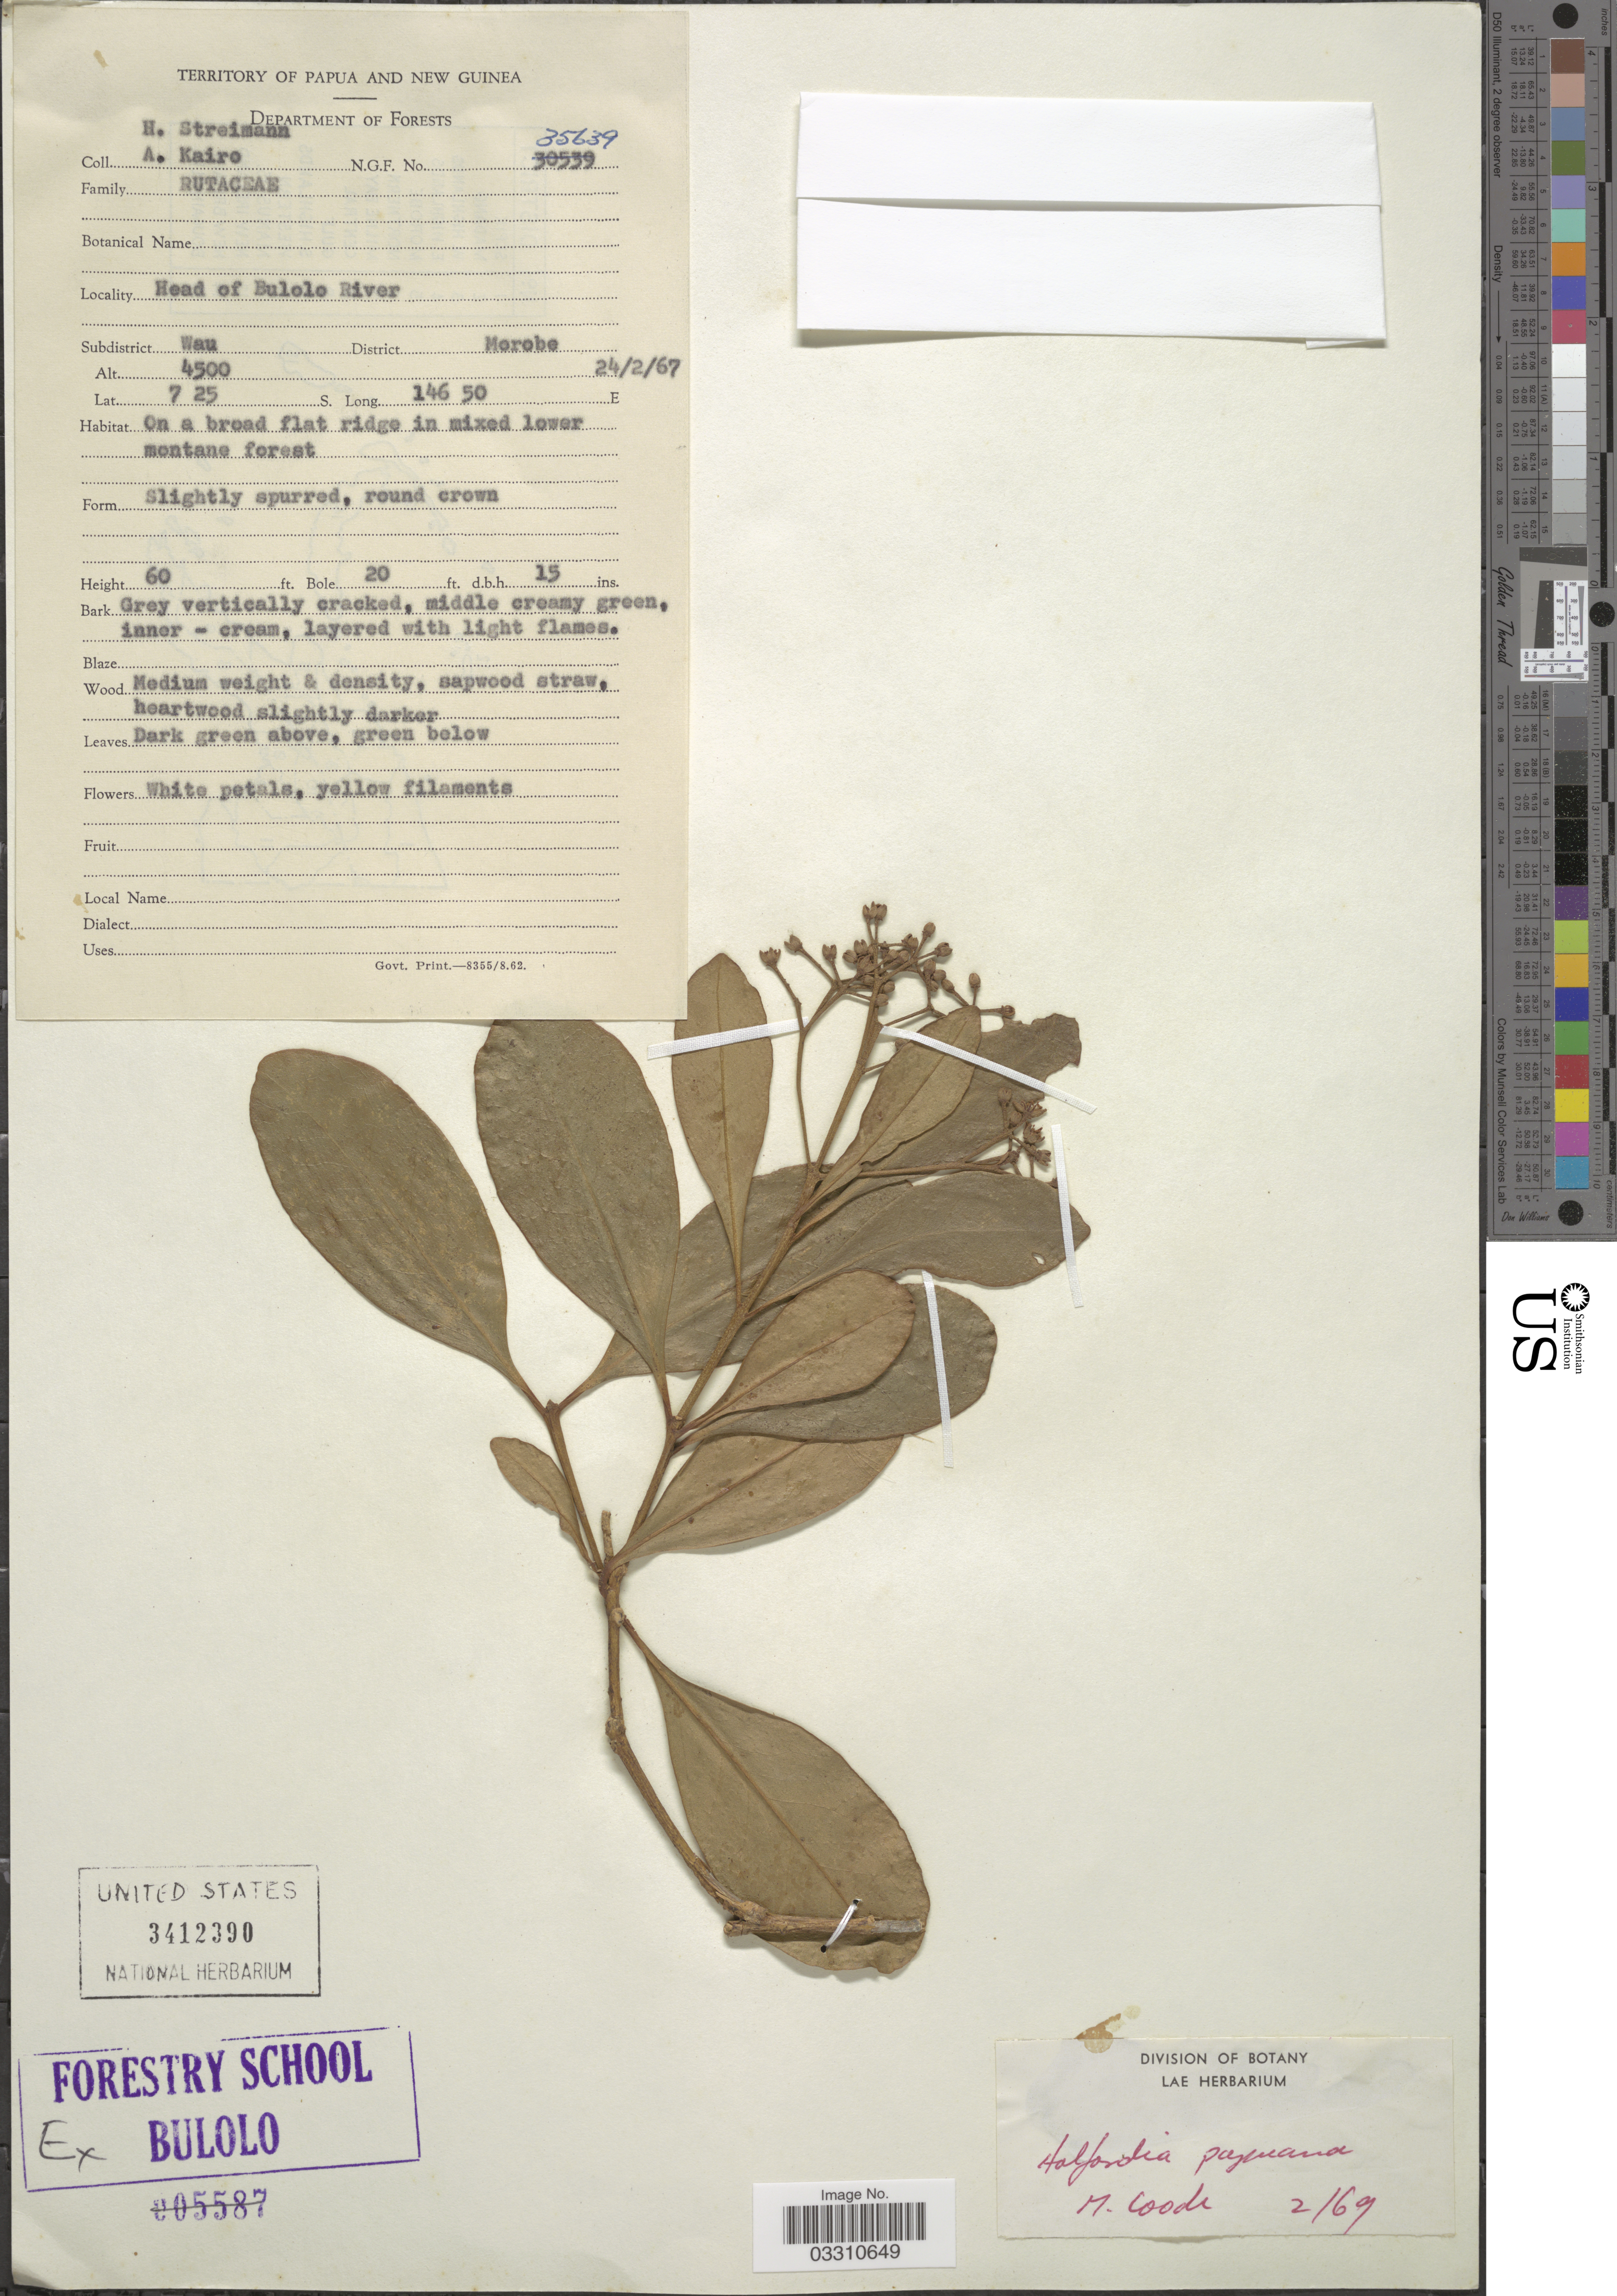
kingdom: Plantae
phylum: Tracheophyta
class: Magnoliopsida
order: Sapindales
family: Rutaceae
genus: Halfordia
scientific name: Halfordia papuana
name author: Lauterb.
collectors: H. Streimann & A. Kairo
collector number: NGF35639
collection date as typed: Transcribed d/m/y: 24/2/67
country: Papua New Guinea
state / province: Morobe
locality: Territory of Papua and New Guinea. Head of Bulolo River. Subdistrict Wau. District Morobe.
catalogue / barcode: US 3412390